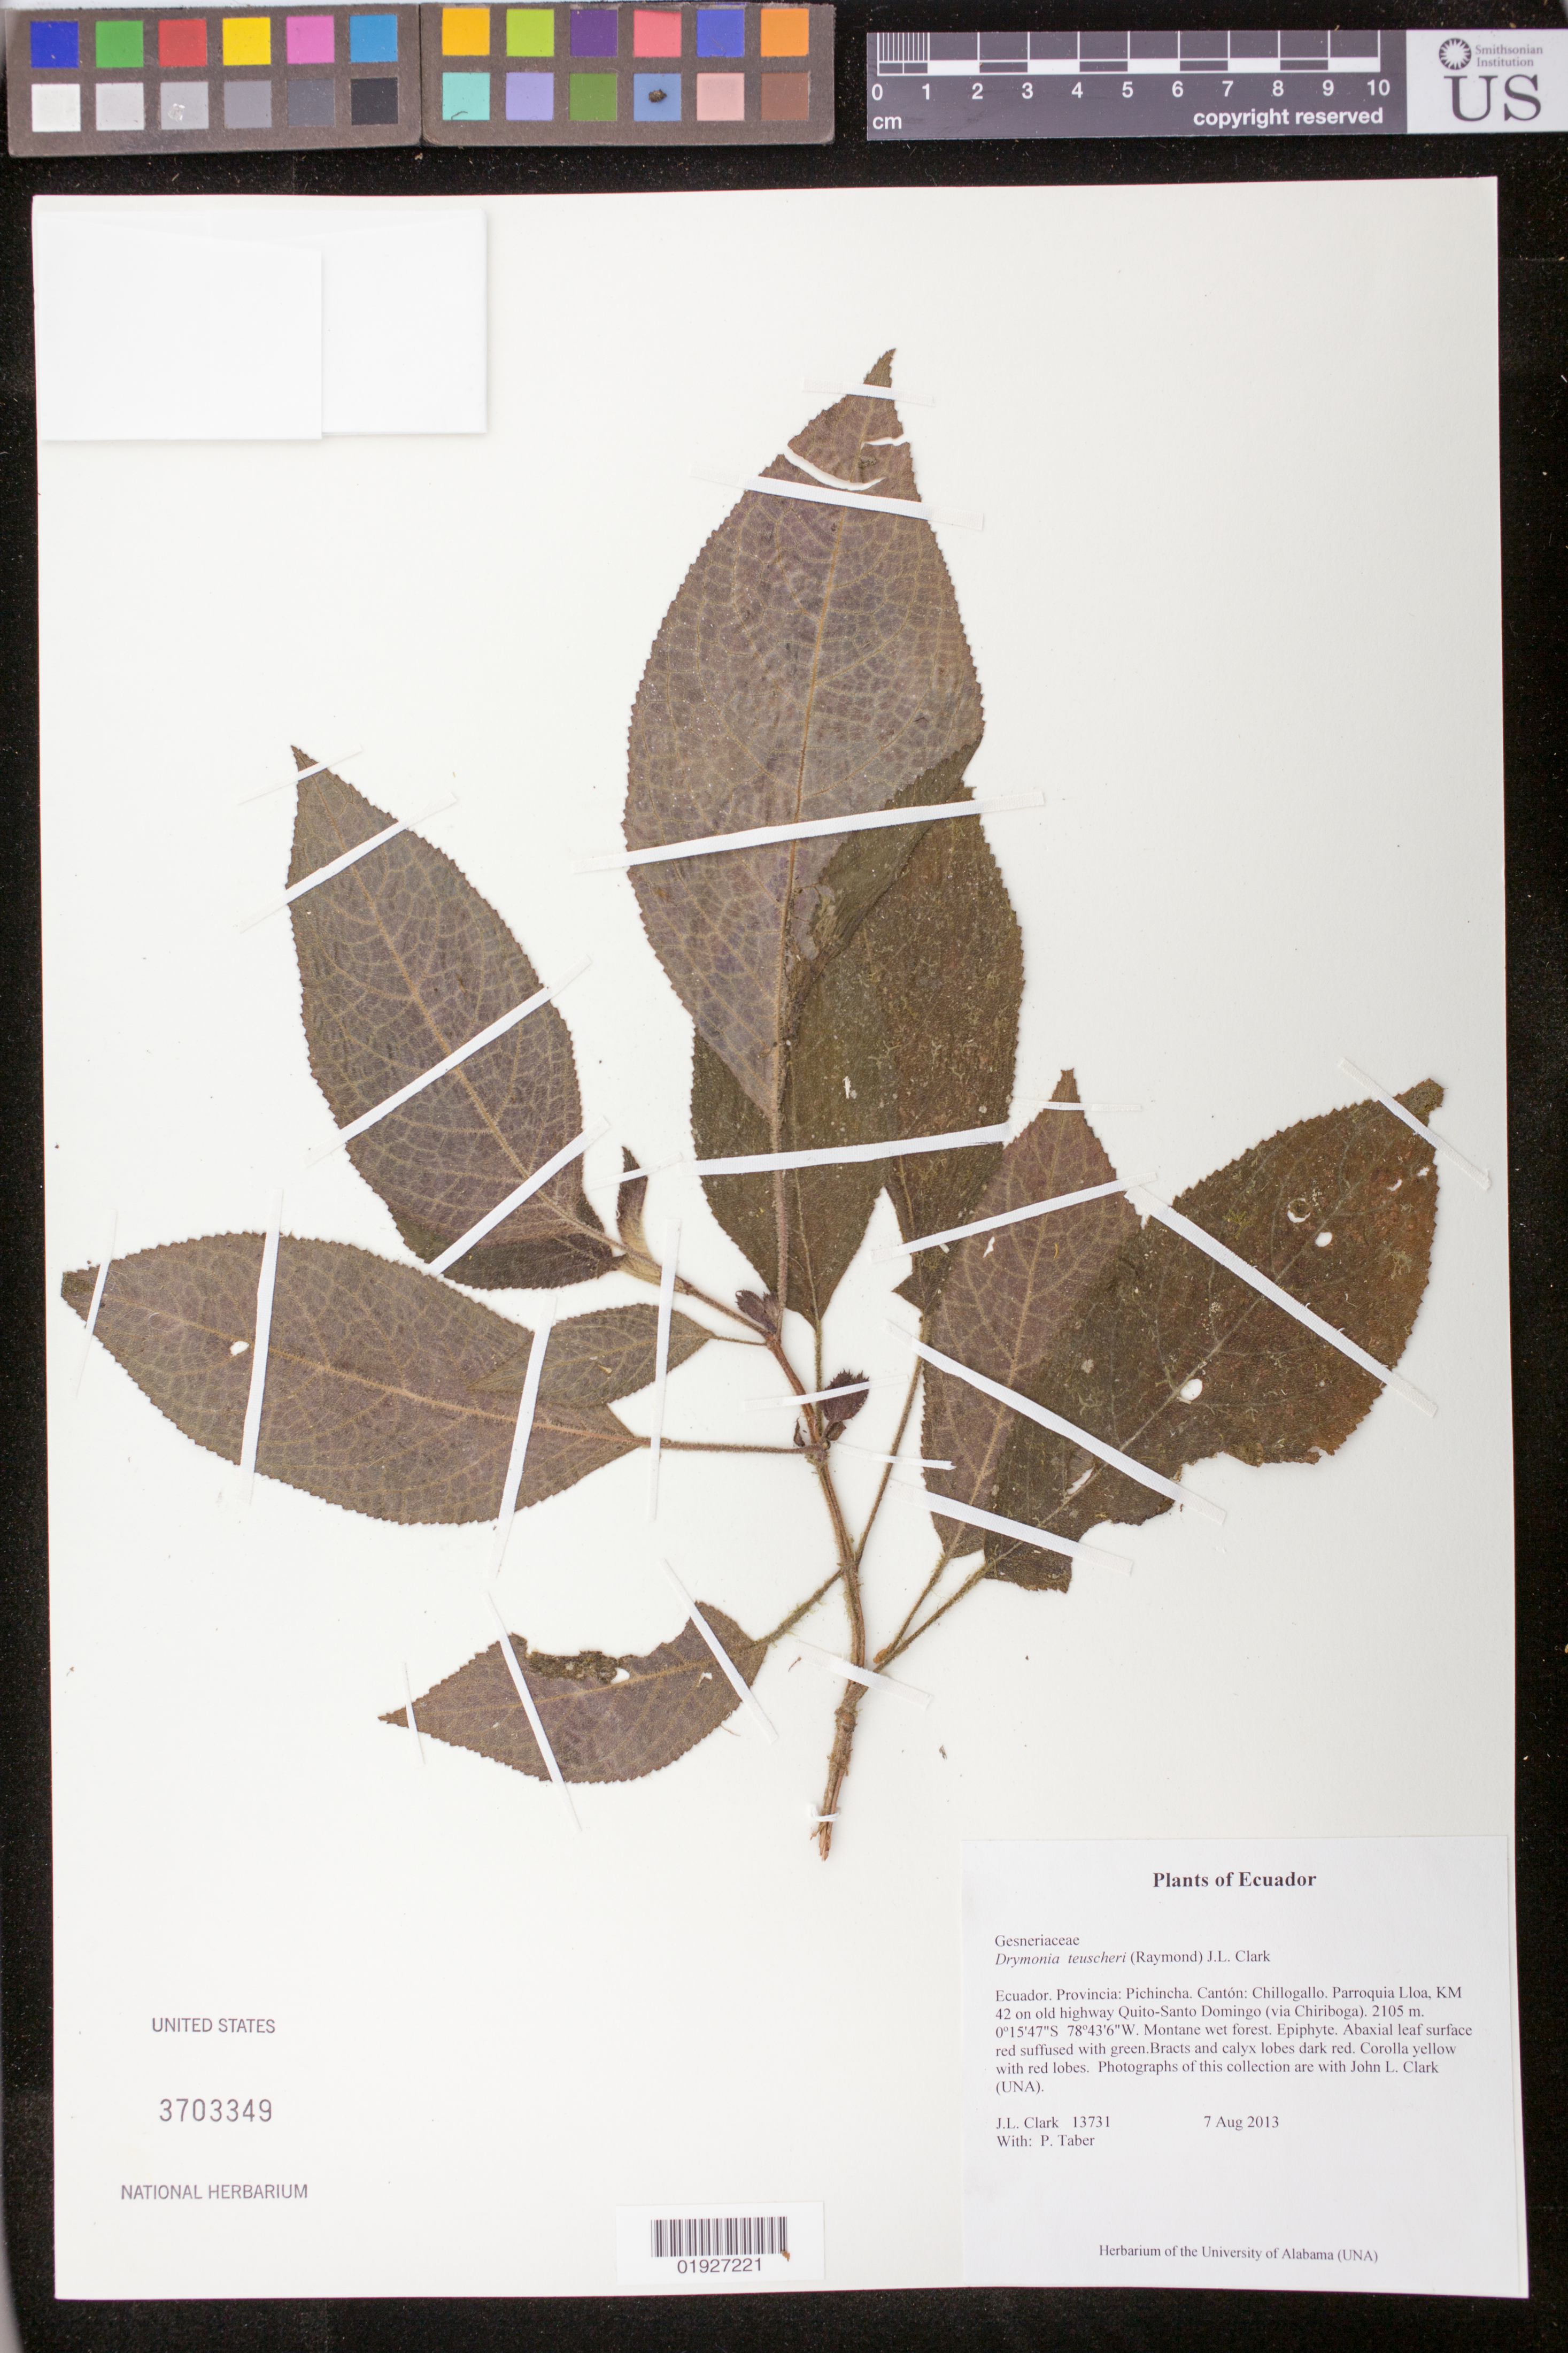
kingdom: Plantae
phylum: Tracheophyta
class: Magnoliopsida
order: Lamiales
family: Gesneriaceae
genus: Drymonia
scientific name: Drymonia teuscheri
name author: (Raymond) J.L. Clark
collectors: J. L. Clark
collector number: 13731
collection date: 2013-08-07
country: Ecuador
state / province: Pichincha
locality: Canton; Chillogallo. Parroquia Lloa, KM 42 on old highways Quito-Santo Domingo (via Chiriboga).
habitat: Montane wet forest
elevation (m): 2105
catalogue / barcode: US 3703349